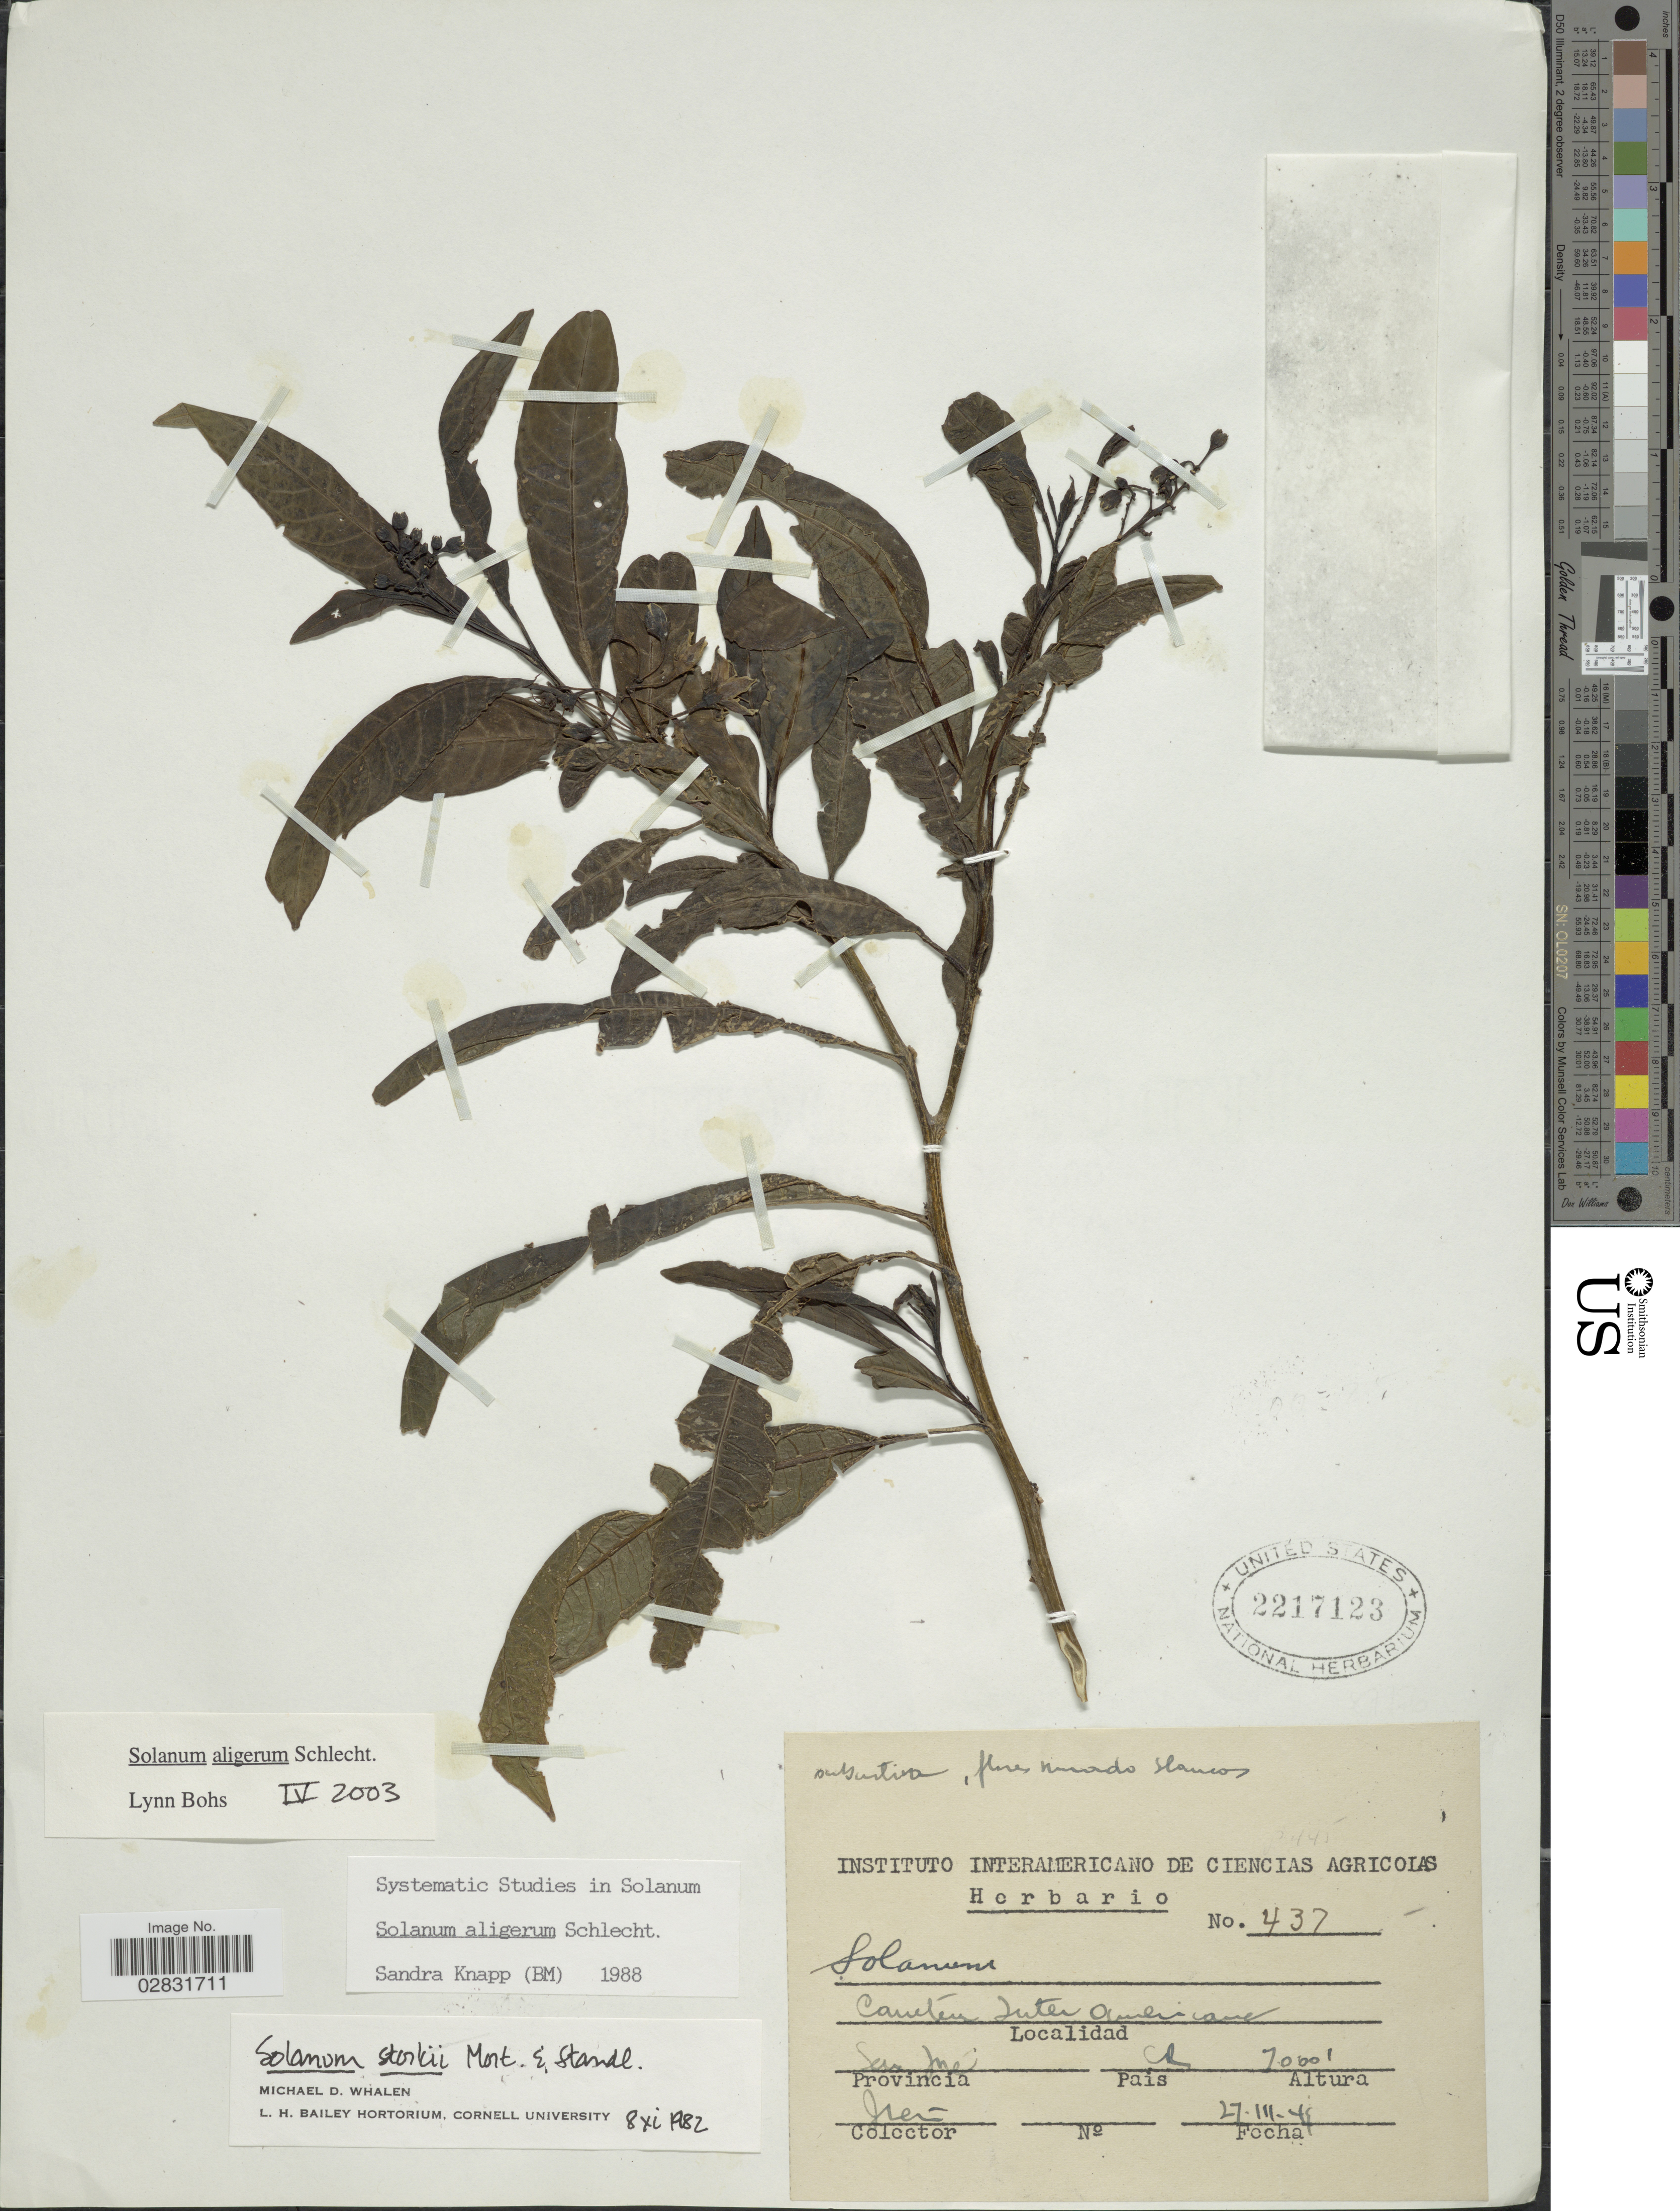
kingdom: Plantae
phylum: Tracheophyta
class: Magnoliopsida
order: Solanales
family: Solanaceae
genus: Solanum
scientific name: Solanum aligerum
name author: Schltdl.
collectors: J. León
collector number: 437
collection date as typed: Transcribed d/m/y: 27/3/49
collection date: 1949-03-27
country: Costa Rica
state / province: San José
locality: Carretera InterAmericana, C.R.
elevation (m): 2134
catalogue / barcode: US 2217123